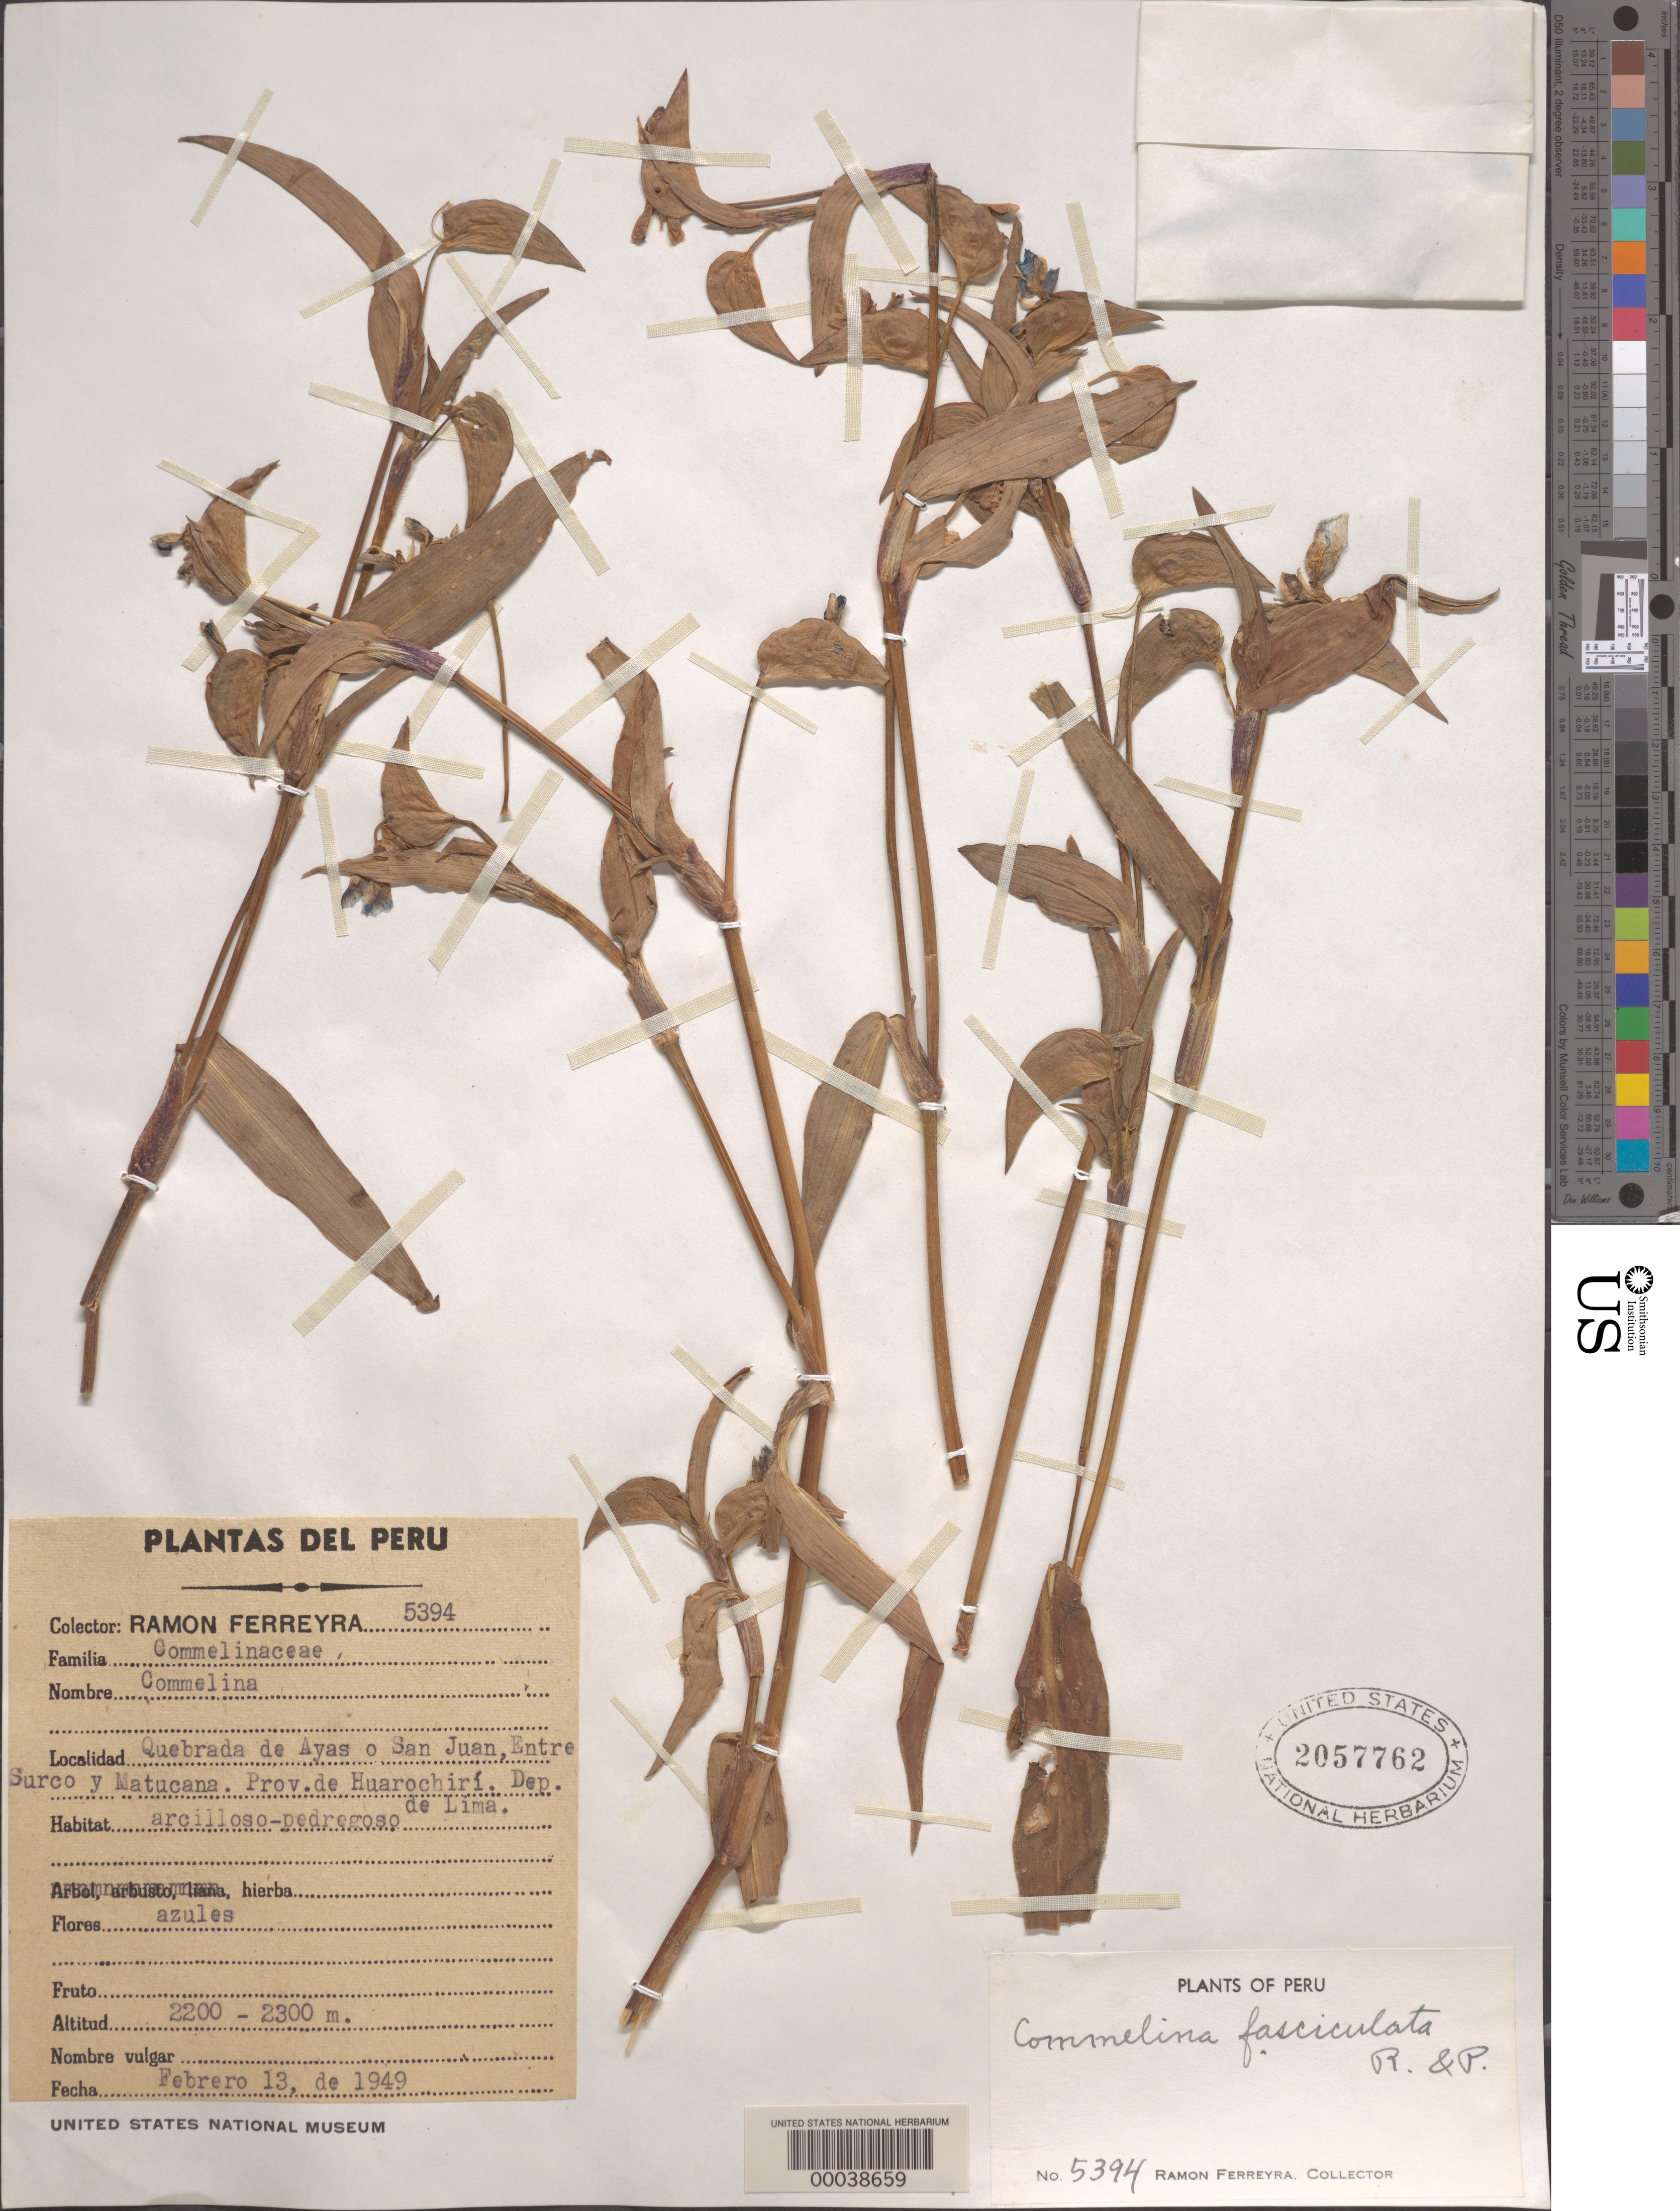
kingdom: Plantae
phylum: Tracheophyta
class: Liliopsida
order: Commelinales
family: Commelinaceae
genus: Commelina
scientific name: Commelina fasciculata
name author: Ruiz & Pav.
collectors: R. A. Ferreyra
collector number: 5394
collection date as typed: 13 Feb 1949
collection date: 1949-02-13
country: Peru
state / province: Lima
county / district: Huarochirí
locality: Quebrada de ayas, between surco and matucana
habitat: Clayey, rocky soil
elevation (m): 2200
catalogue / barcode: US 2057762